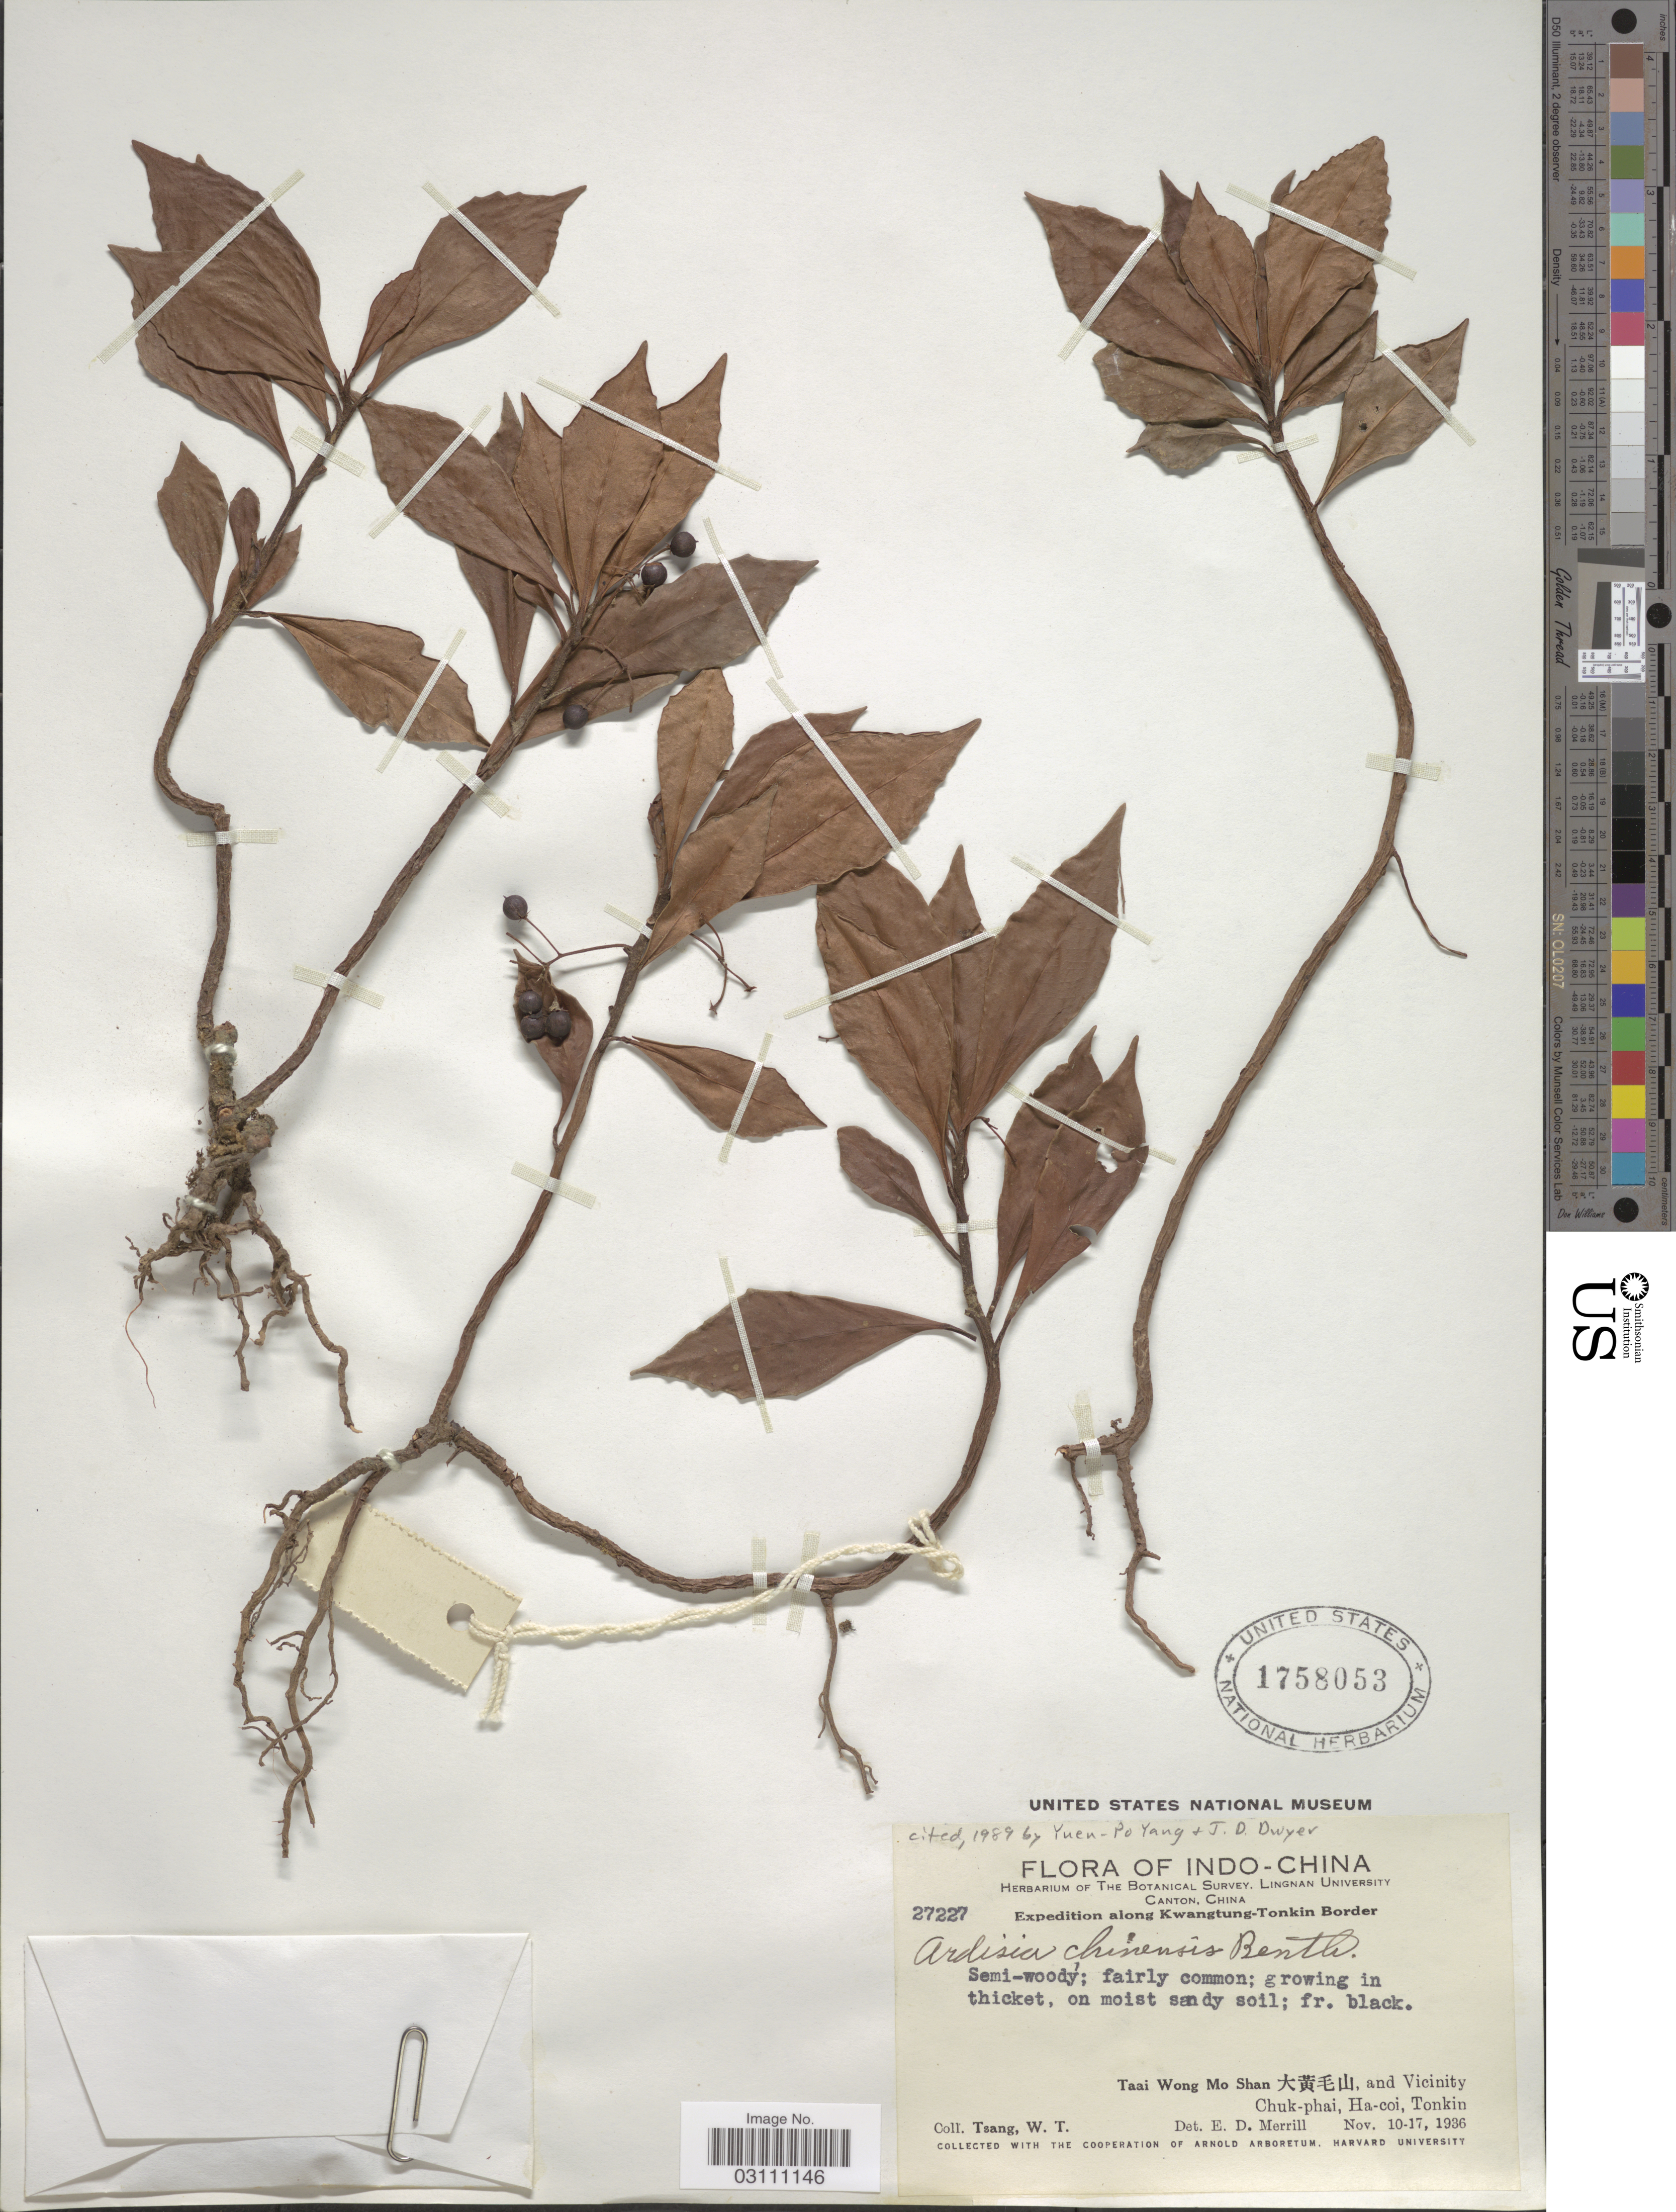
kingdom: Plantae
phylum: Tracheophyta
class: Magnoliopsida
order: Ericales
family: Primulaceae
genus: Ardisia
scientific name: Ardisia chinensis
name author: Benth.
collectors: W. T. Tsang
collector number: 27227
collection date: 1936-11-10/1936-11-17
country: Vietnam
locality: Indo-China. Along Kwangtung-Tonkin Border. Taai Wong Mo Shan, and Vicinity. Chuk-phai, Ha-coi, Tonkin.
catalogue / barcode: US 1758053